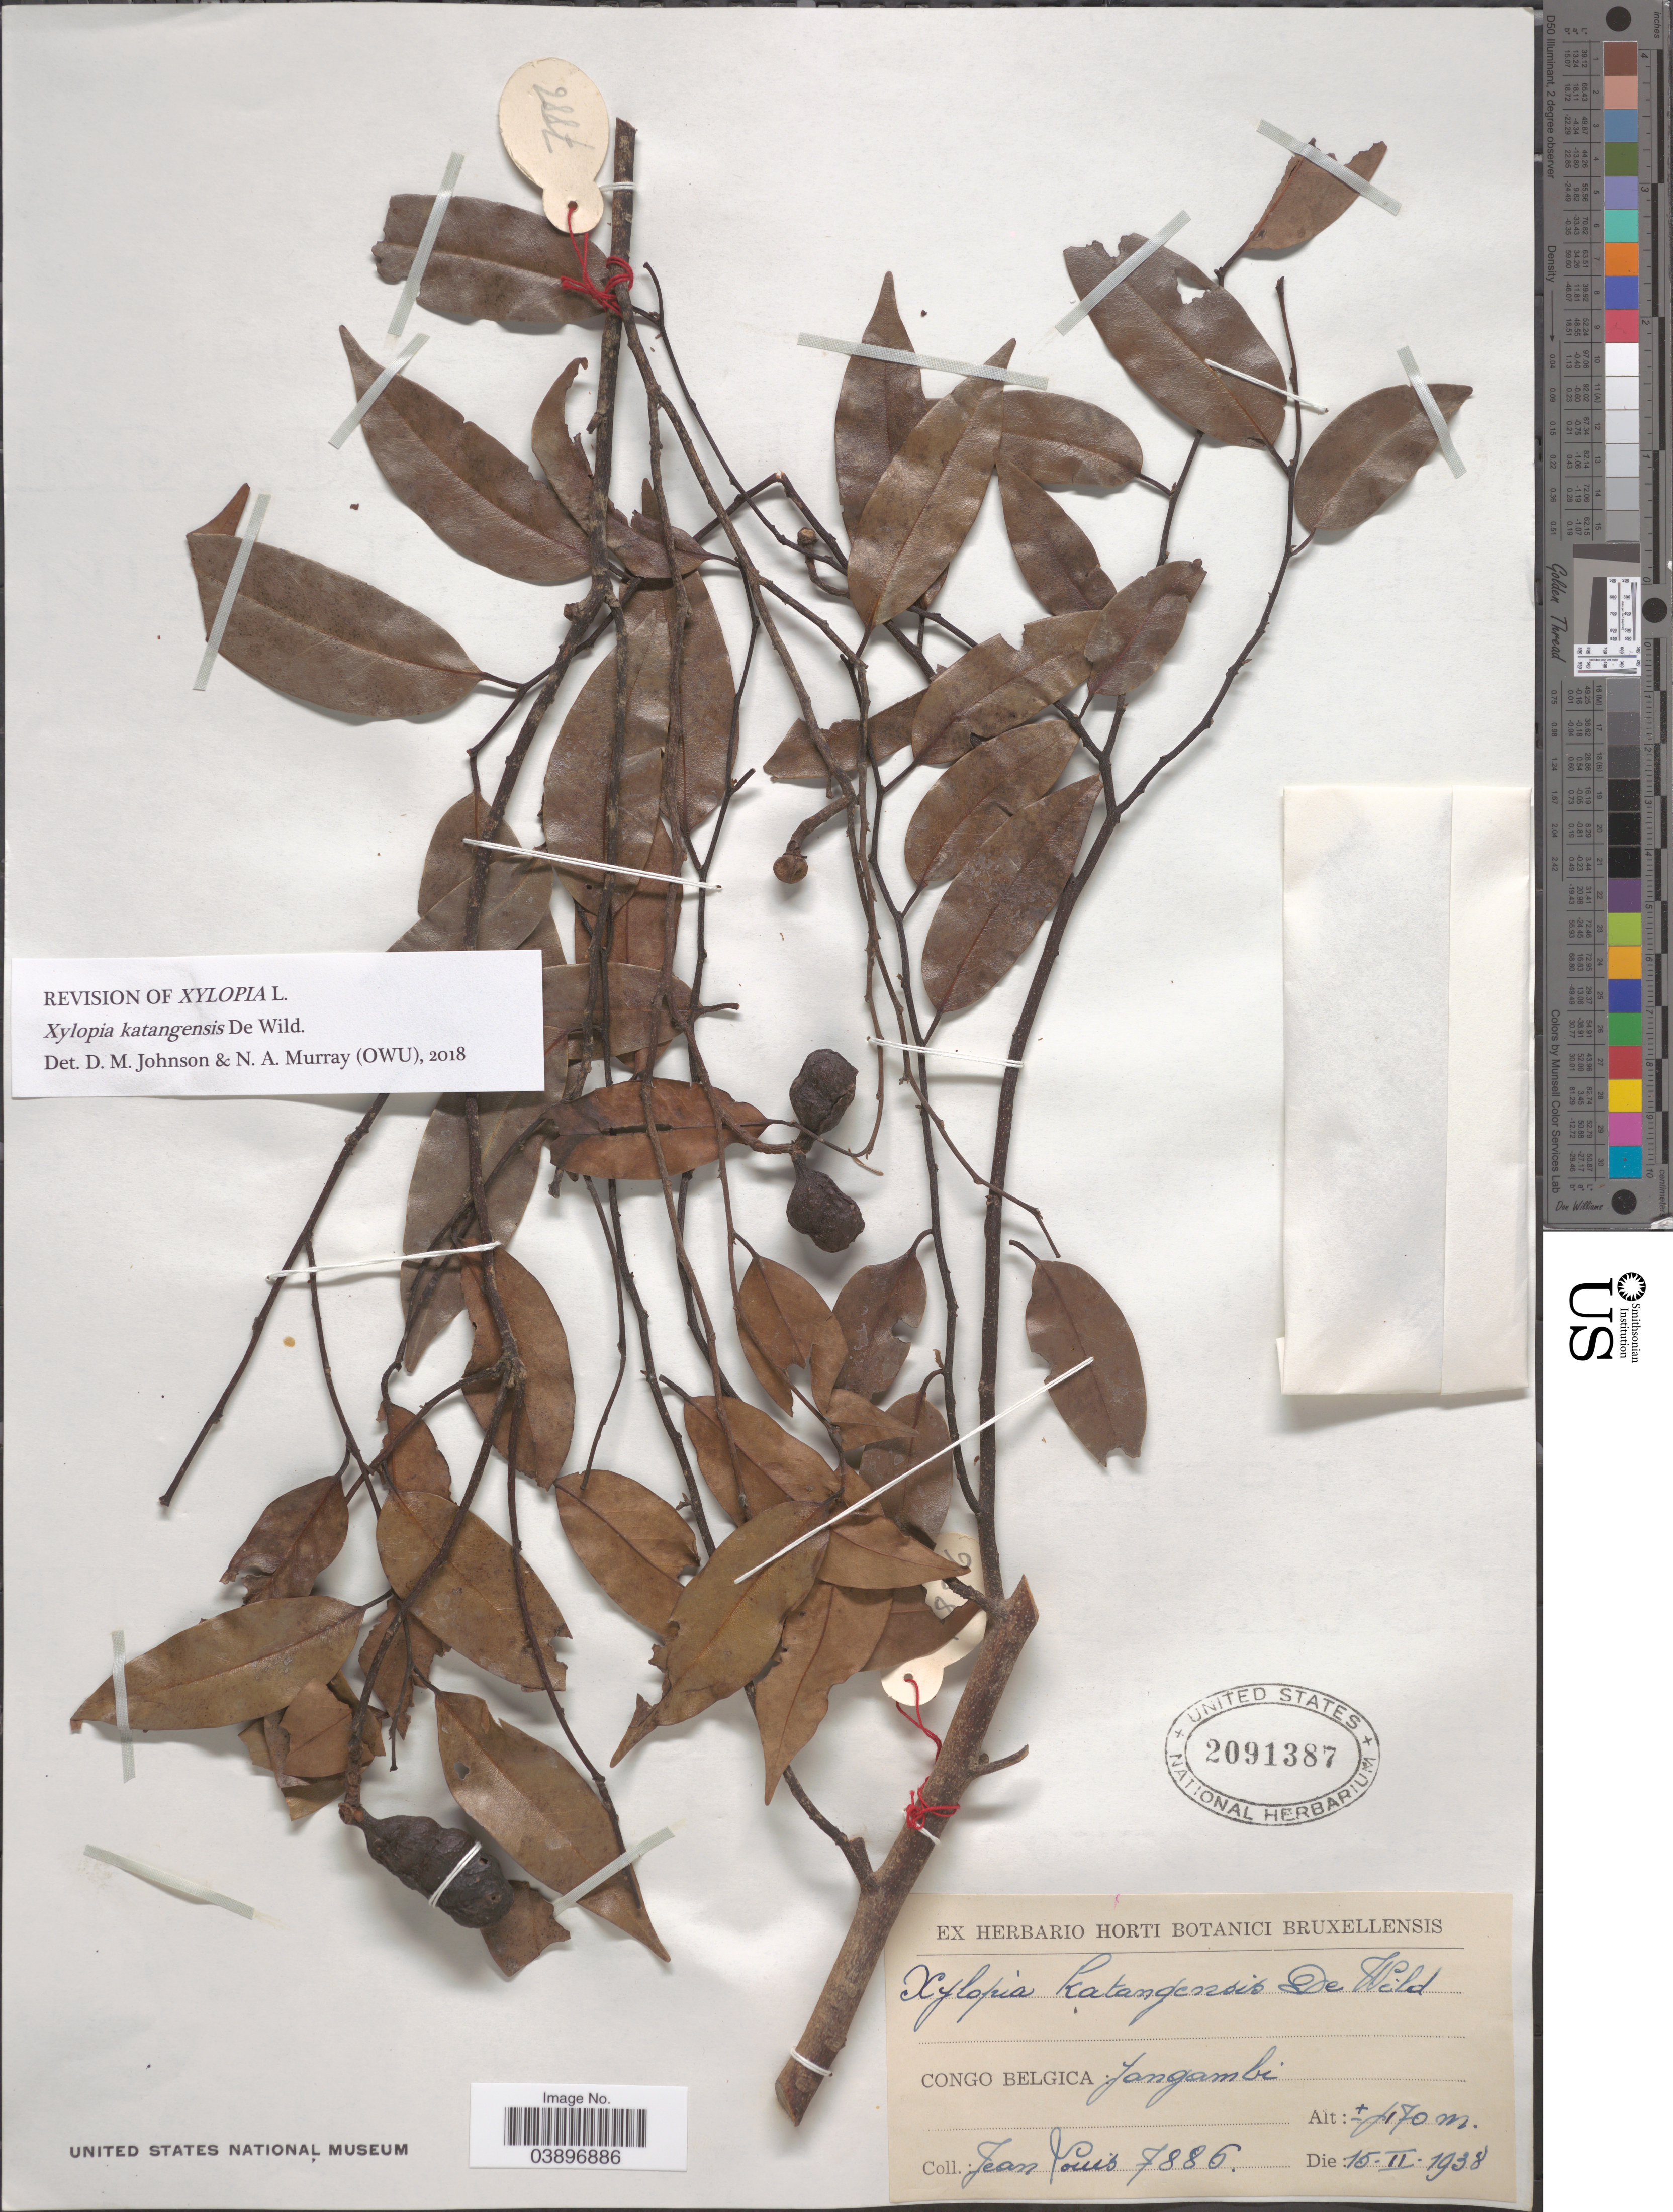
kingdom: Plantae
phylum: Tracheophyta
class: Magnoliopsida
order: Magnoliales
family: Annonaceae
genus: Xylopia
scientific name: Xylopia katangensis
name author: De Wild.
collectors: J. Louis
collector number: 7886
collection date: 1938-02-15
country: Congo, Democratic Republic of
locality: Congo Belgica: Yangambi.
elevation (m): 470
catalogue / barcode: US 2091387